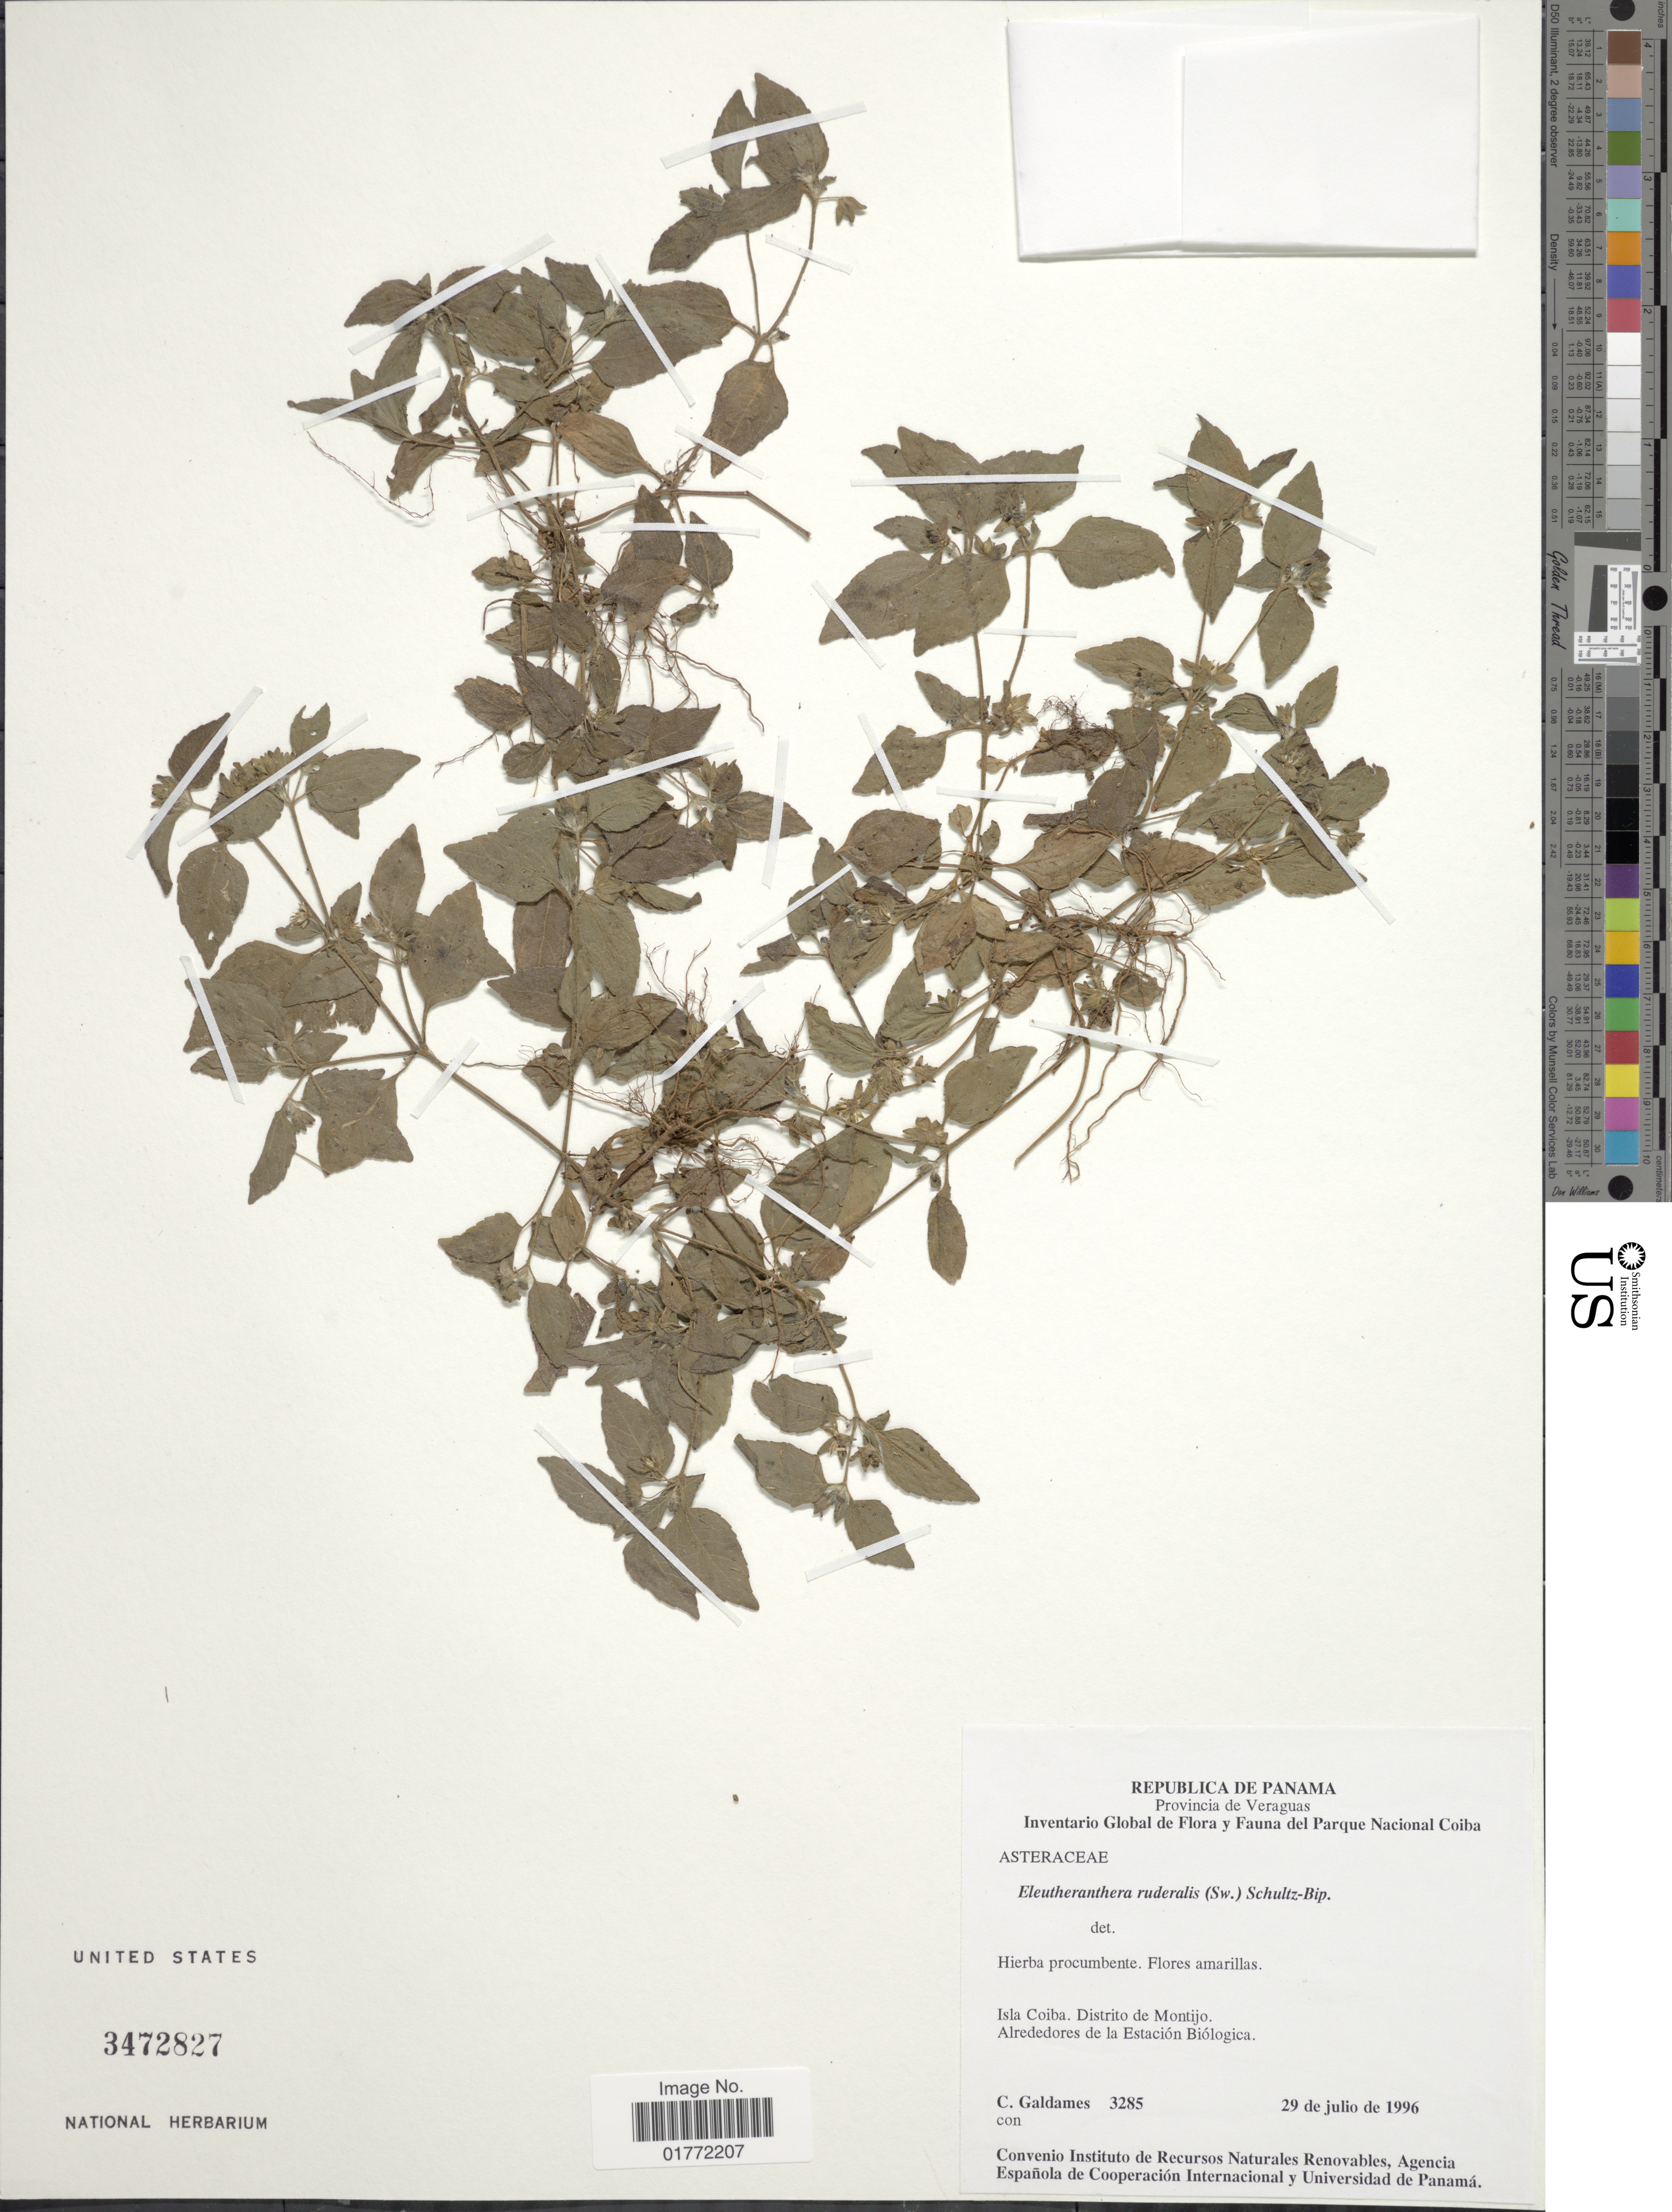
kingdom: Plantae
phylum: Tracheophyta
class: Magnoliopsida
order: Asterales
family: Asteraceae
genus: Eleutheranthera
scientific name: Eleutheranthera ruderalis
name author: (Sw.) Sch. Bip.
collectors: C. Galdames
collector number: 3285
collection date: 1996-07-29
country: Panama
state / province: Veraguas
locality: Isla Coibra. Distrito de Montijo, alrededores de la Estacion Biologica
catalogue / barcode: US 3472827